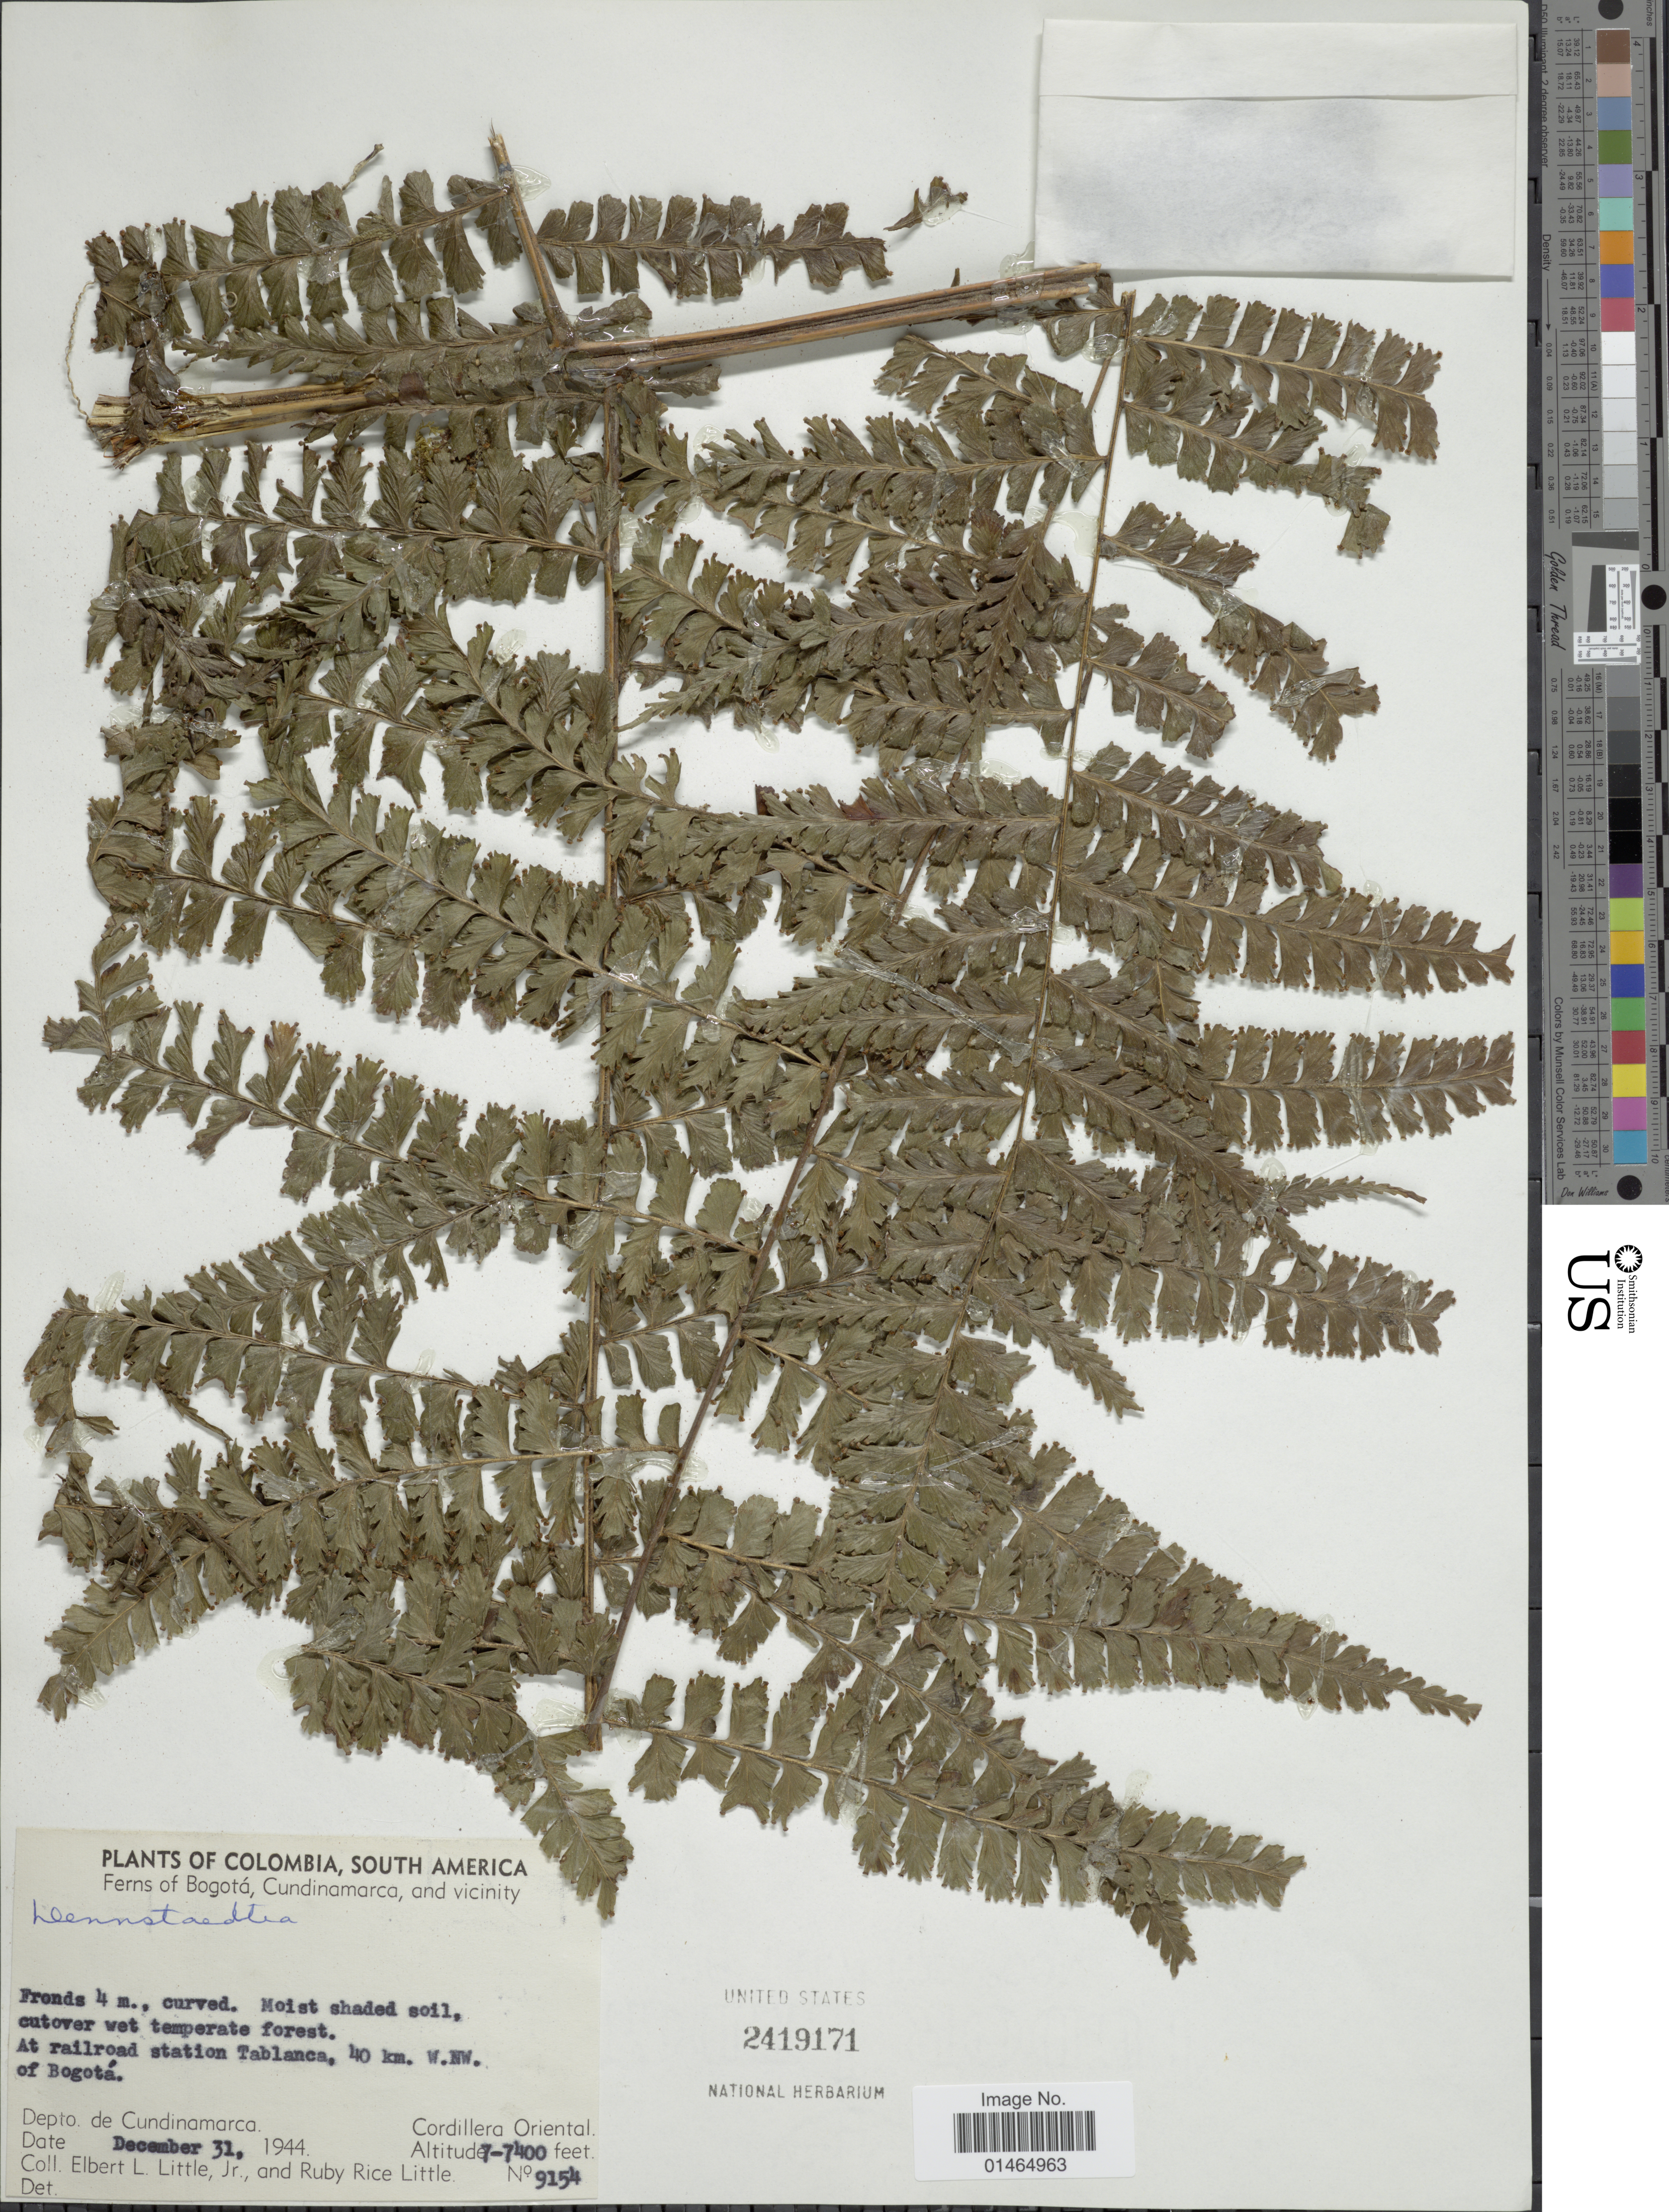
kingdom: Plantae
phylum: Tracheophyta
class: Polypodiopsida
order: Polypodiales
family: Dennstaedtiaceae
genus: Dennstaedtia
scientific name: Dennstaedtia producta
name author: Mett.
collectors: E. L. Little & R. R. Little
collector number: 9154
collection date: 1944-12-31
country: Colombia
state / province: Cundinamarca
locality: Ferns of Bogotá, and vicinity. At railroad station Tablanca, 40 km. W. NW. of Bogotá. Cordillera Oriental.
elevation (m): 2134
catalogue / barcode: US 2419171